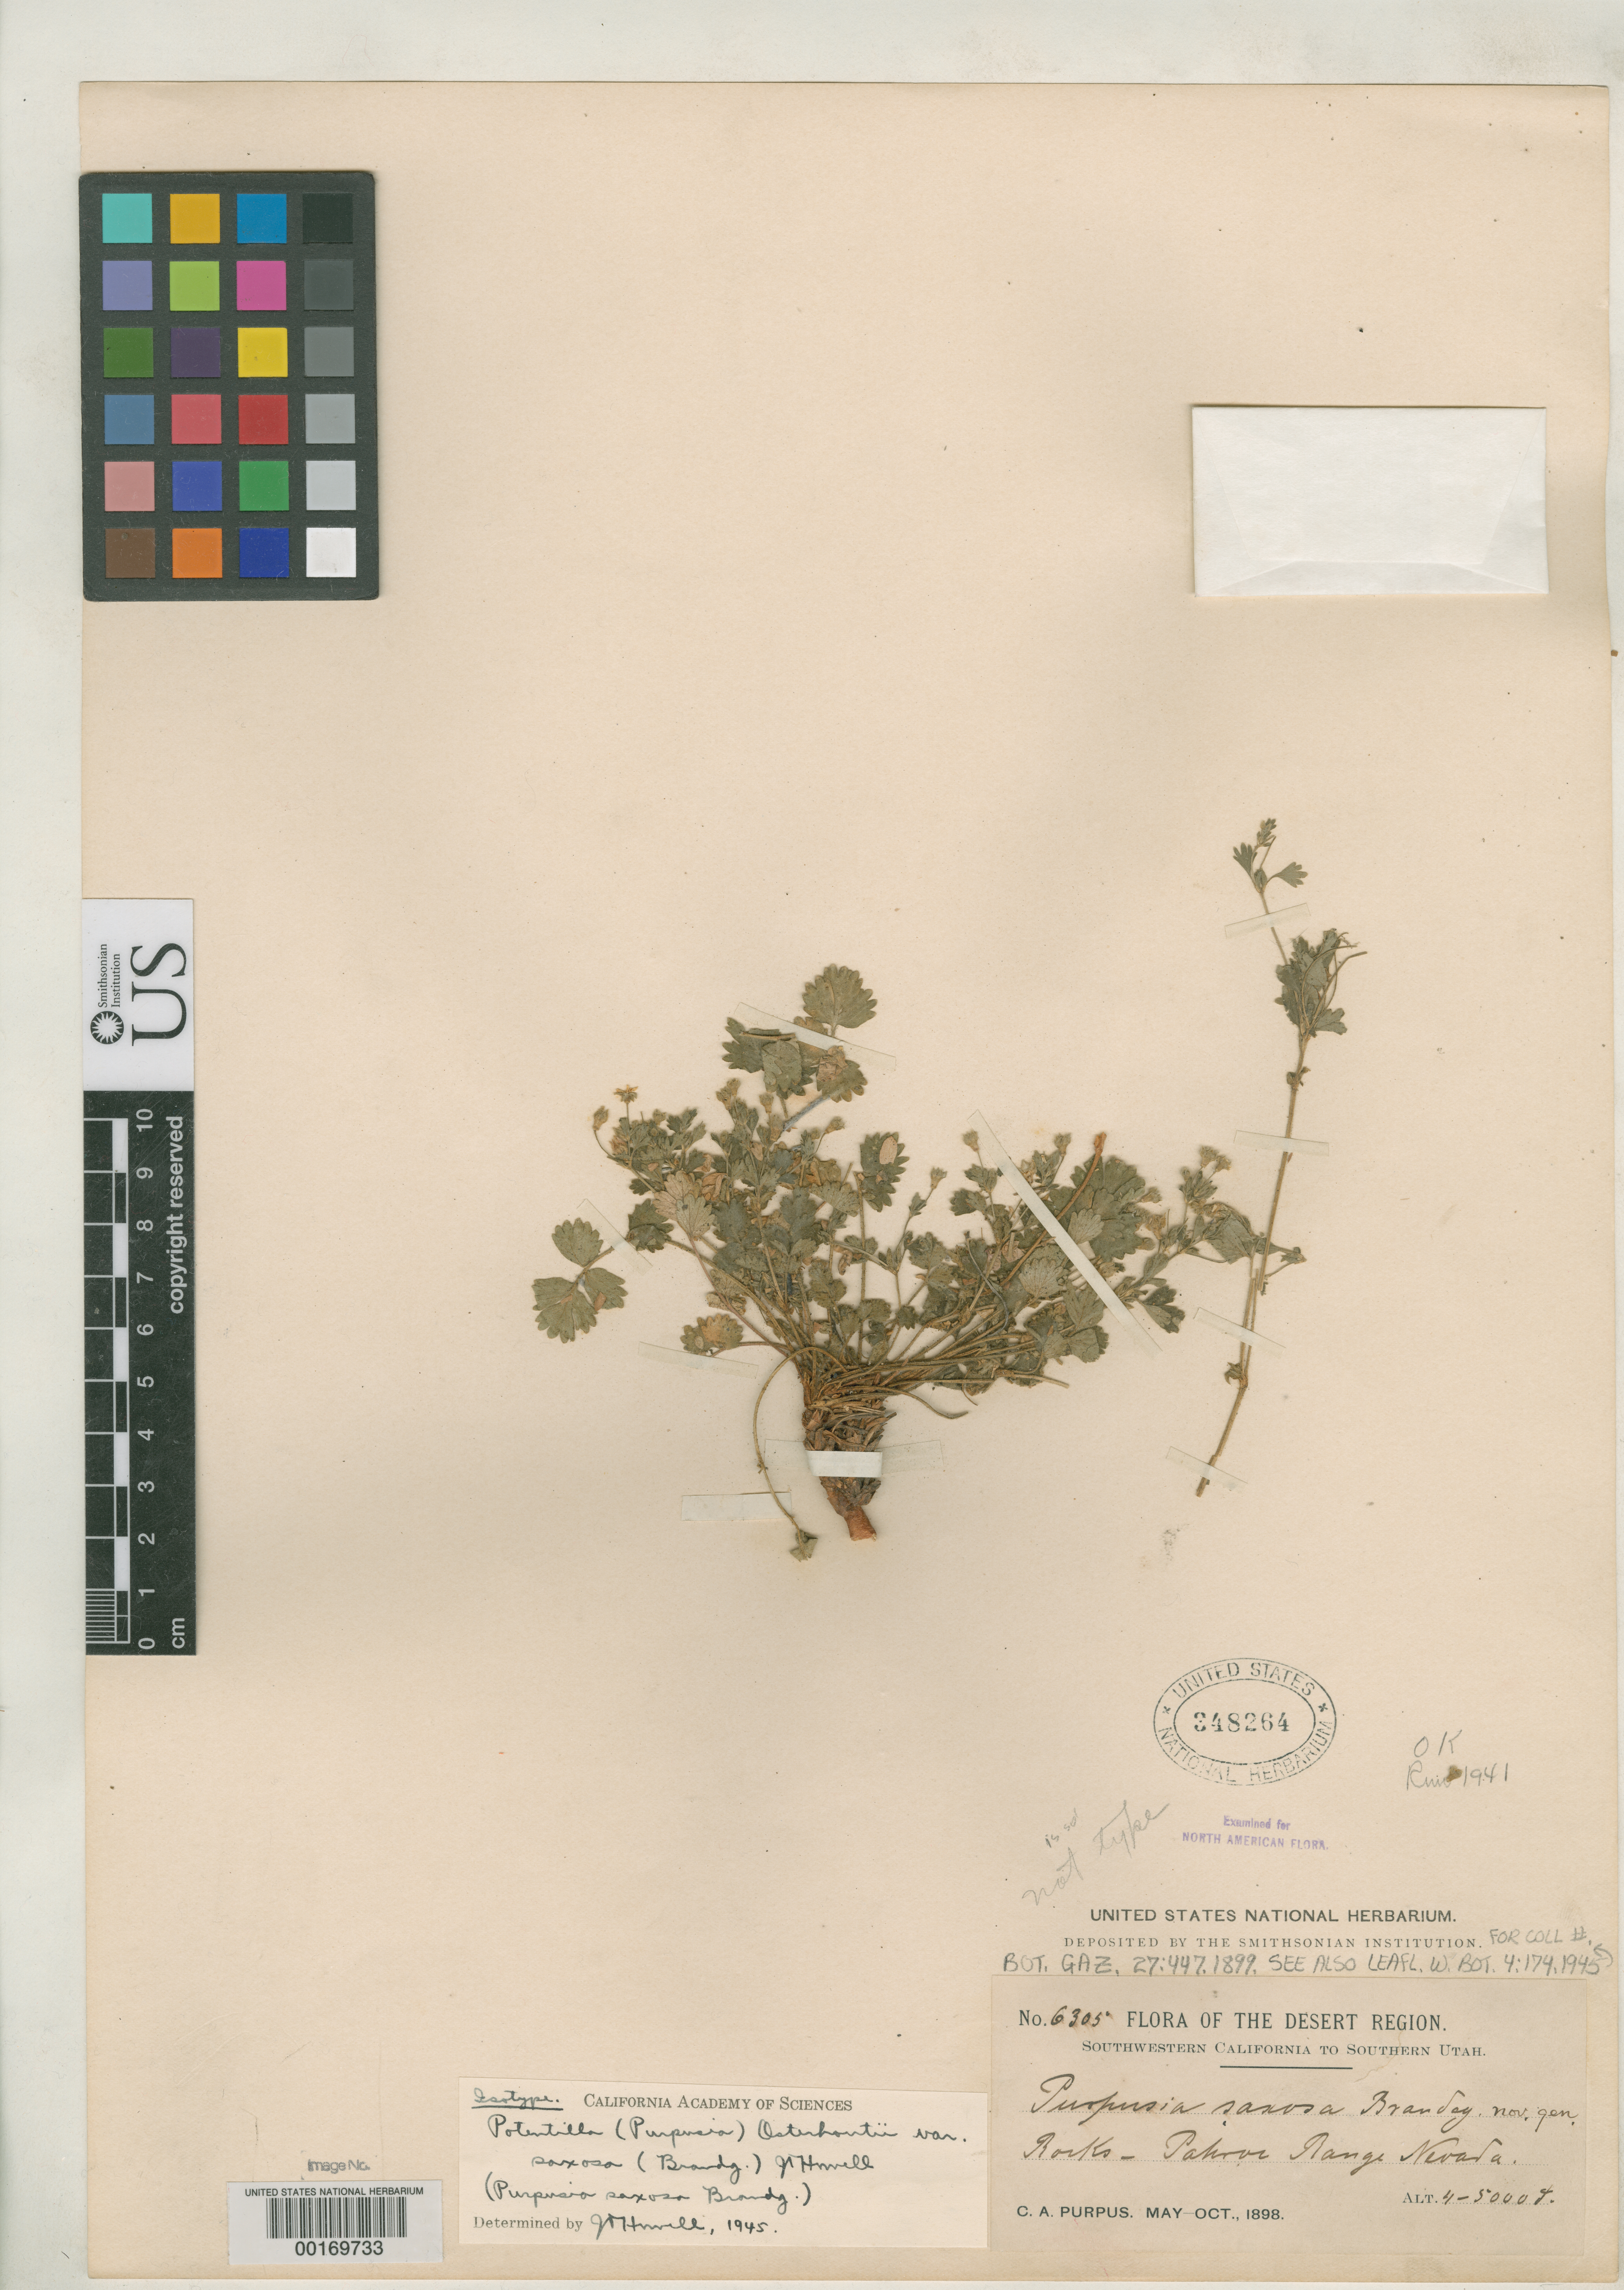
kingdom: Plantae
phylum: Tracheophyta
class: Magnoliopsida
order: Rosales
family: Rosaceae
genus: Purpusia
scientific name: Purpusia saxosa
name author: Brandegee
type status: Isotype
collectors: C. A. Purpus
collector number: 6305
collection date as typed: May 1898 to -- Oct 1898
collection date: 1898-05/1898-10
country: United States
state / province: Nevada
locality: Pahroc Range.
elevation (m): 1219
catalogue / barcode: US 348264